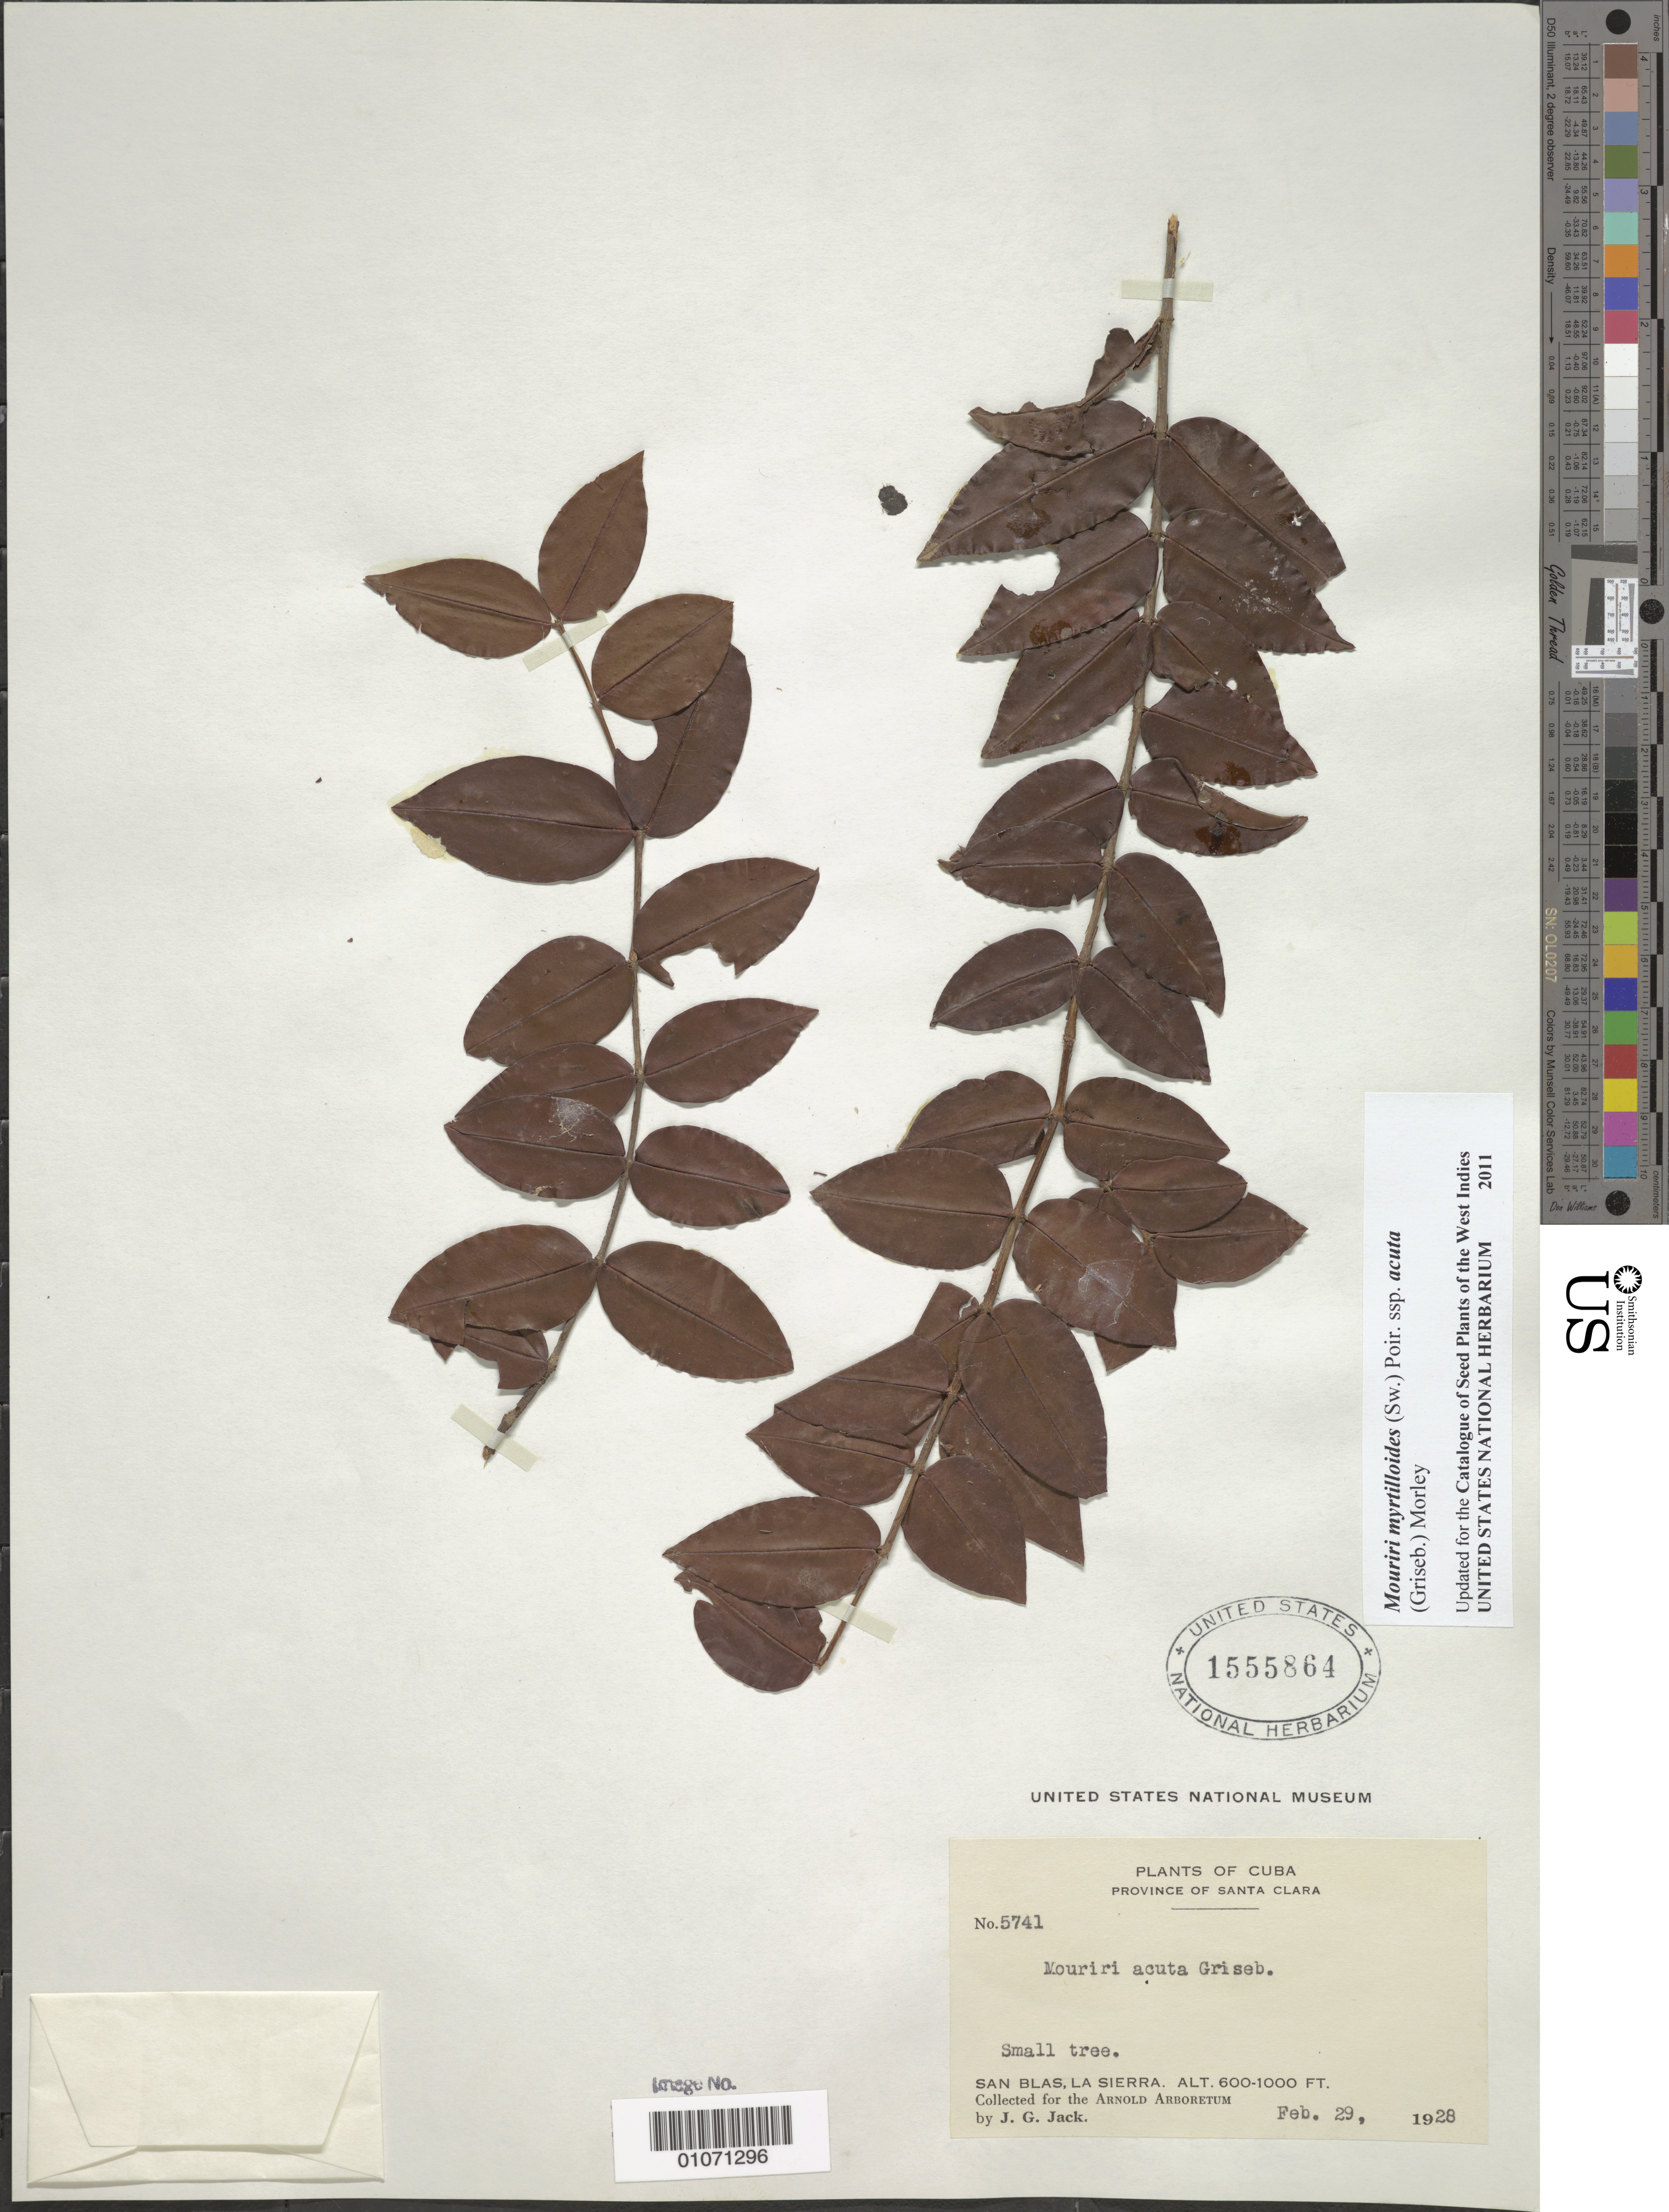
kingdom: Plantae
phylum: Tracheophyta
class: Magnoliopsida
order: Myrtales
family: Melastomataceae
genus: Mouriri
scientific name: Mouriri myrtilloides subsp. acuta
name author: (Griseb.) Morley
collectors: J. G. Jack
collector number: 5741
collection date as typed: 29 Feb 1928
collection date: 1928-02-29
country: Cuba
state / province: Santa Clara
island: Cuba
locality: San Blas, La Sierra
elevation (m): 183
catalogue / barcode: US 1555864